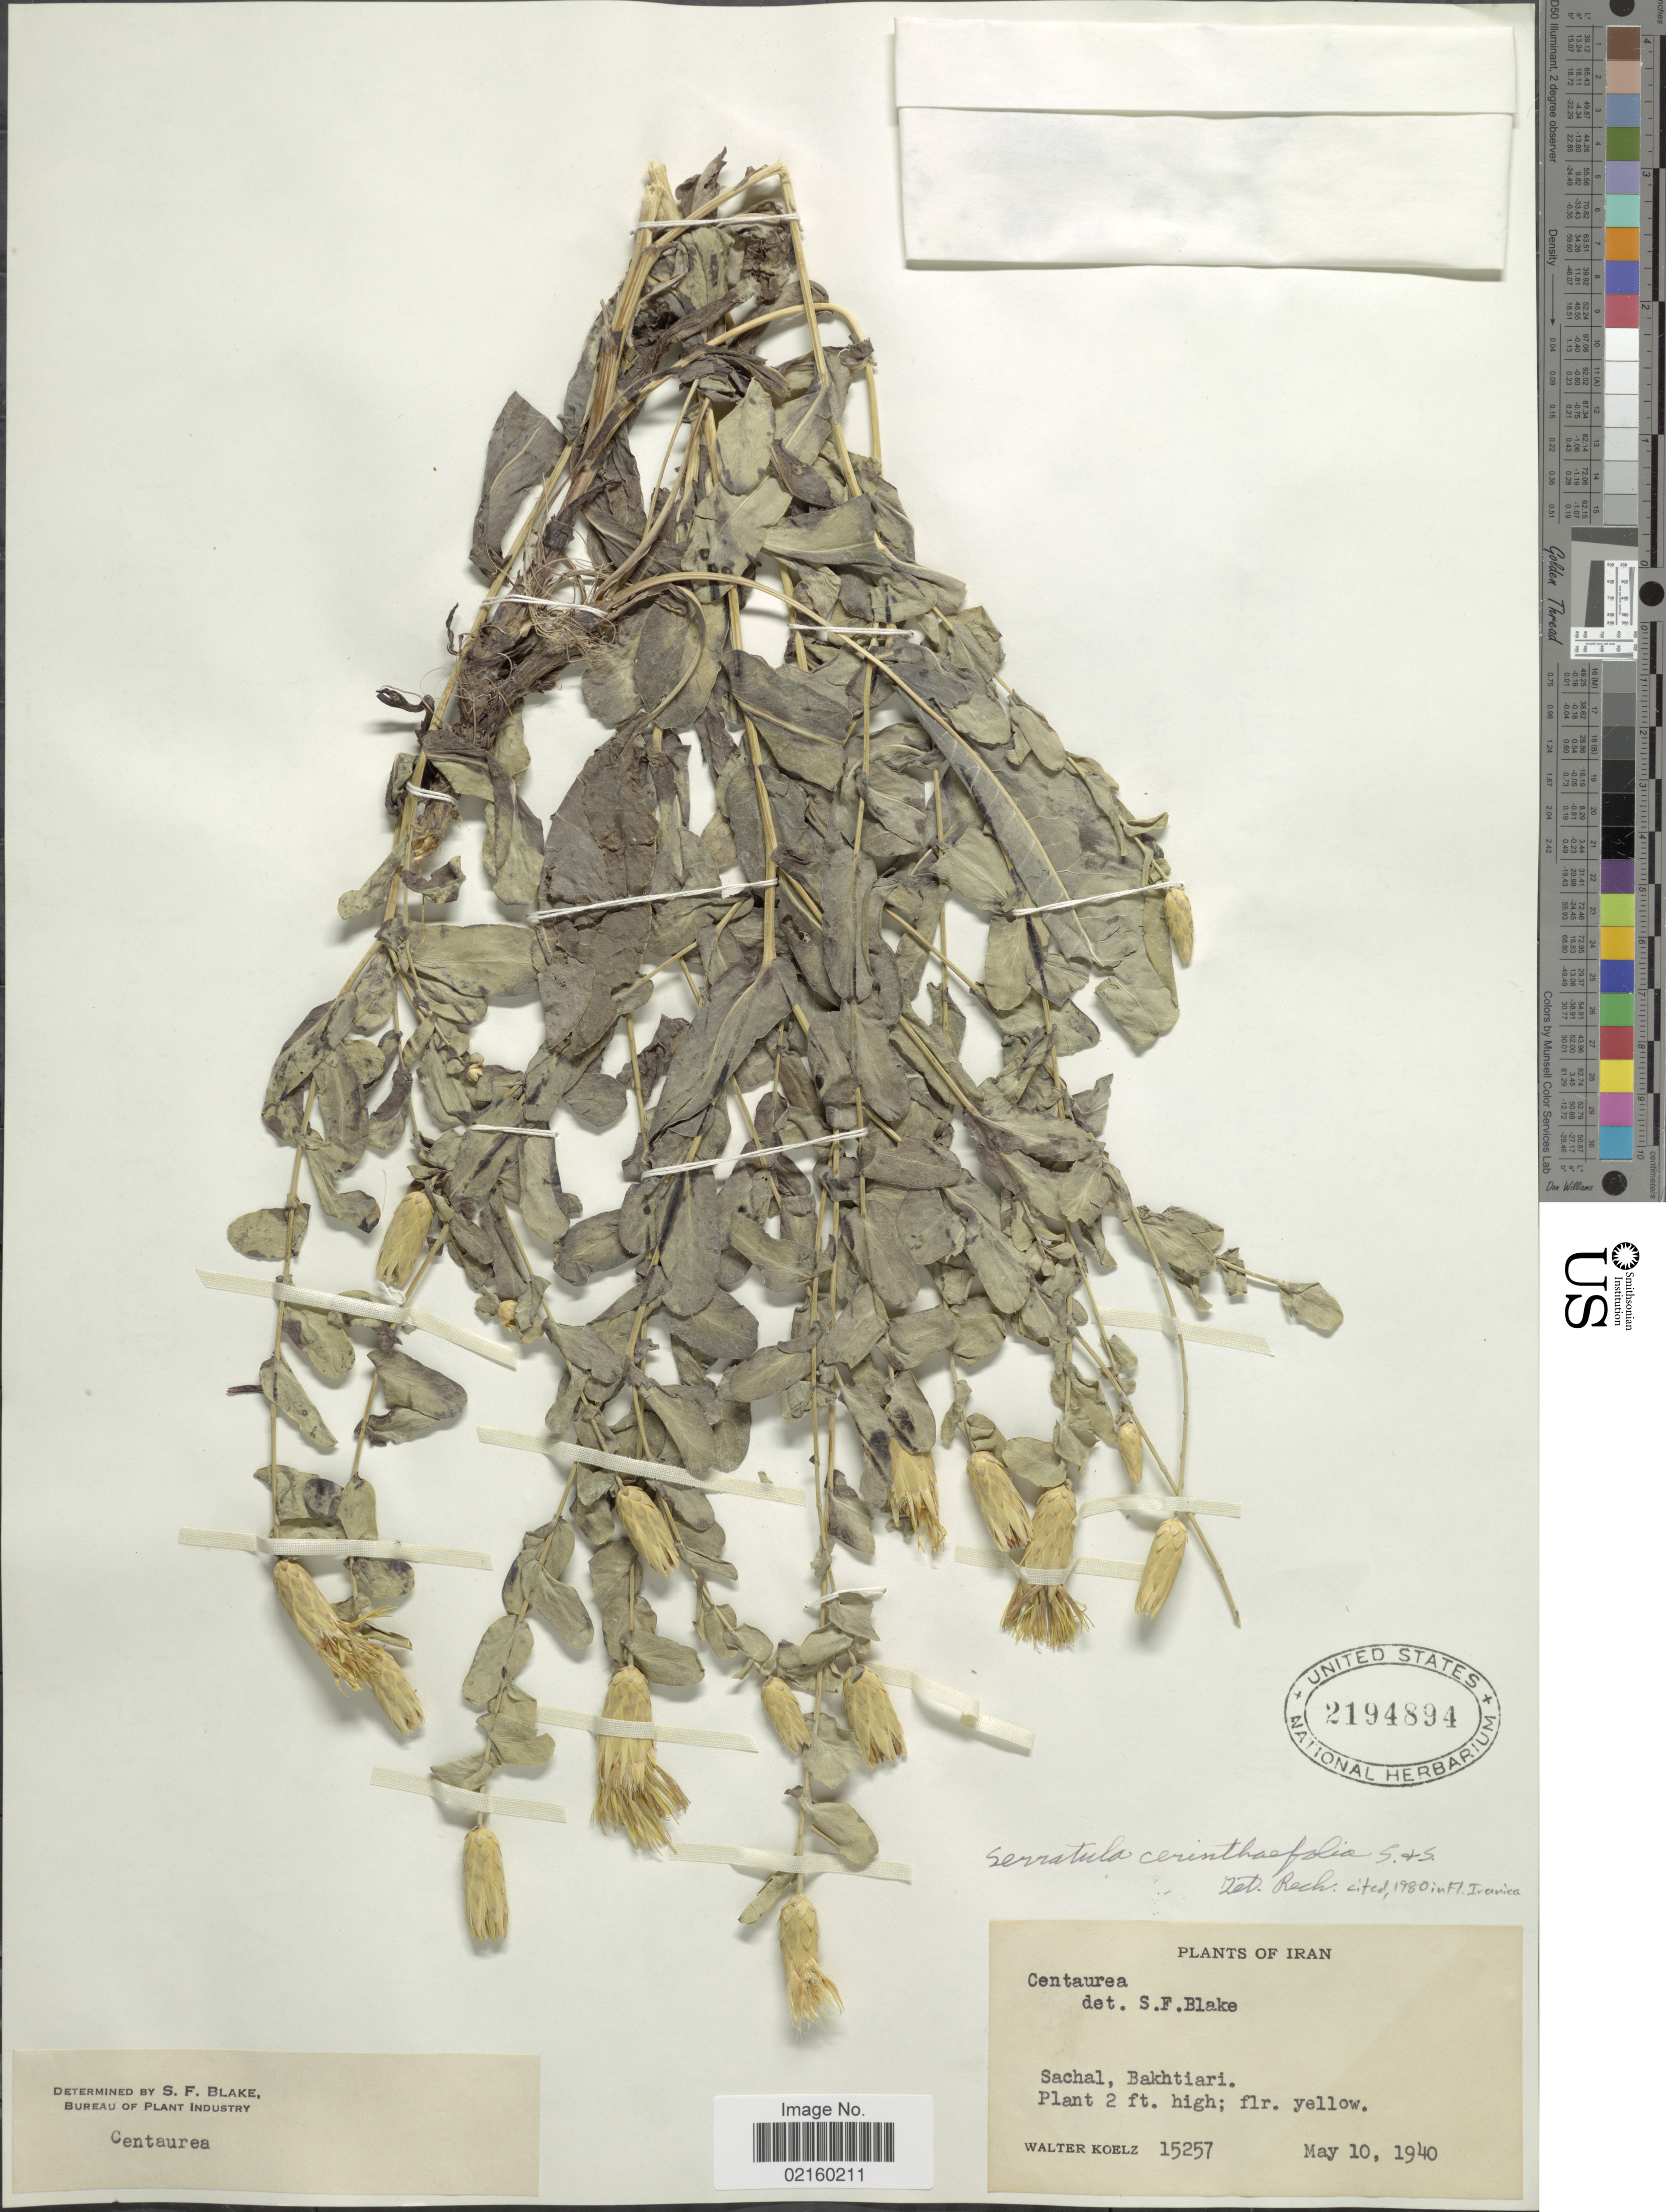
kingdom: Plantae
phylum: Tracheophyta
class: Magnoliopsida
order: Asterales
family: Asteraceae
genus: Serratula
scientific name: Serratula cerinthefolia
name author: Sibth. & Sm.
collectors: W. N. Koelz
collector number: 15257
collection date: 1940-05-10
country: Iran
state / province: Chahar Mahaal and Bakhtiari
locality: Sachal, Bakhtiari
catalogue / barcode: US 2194894